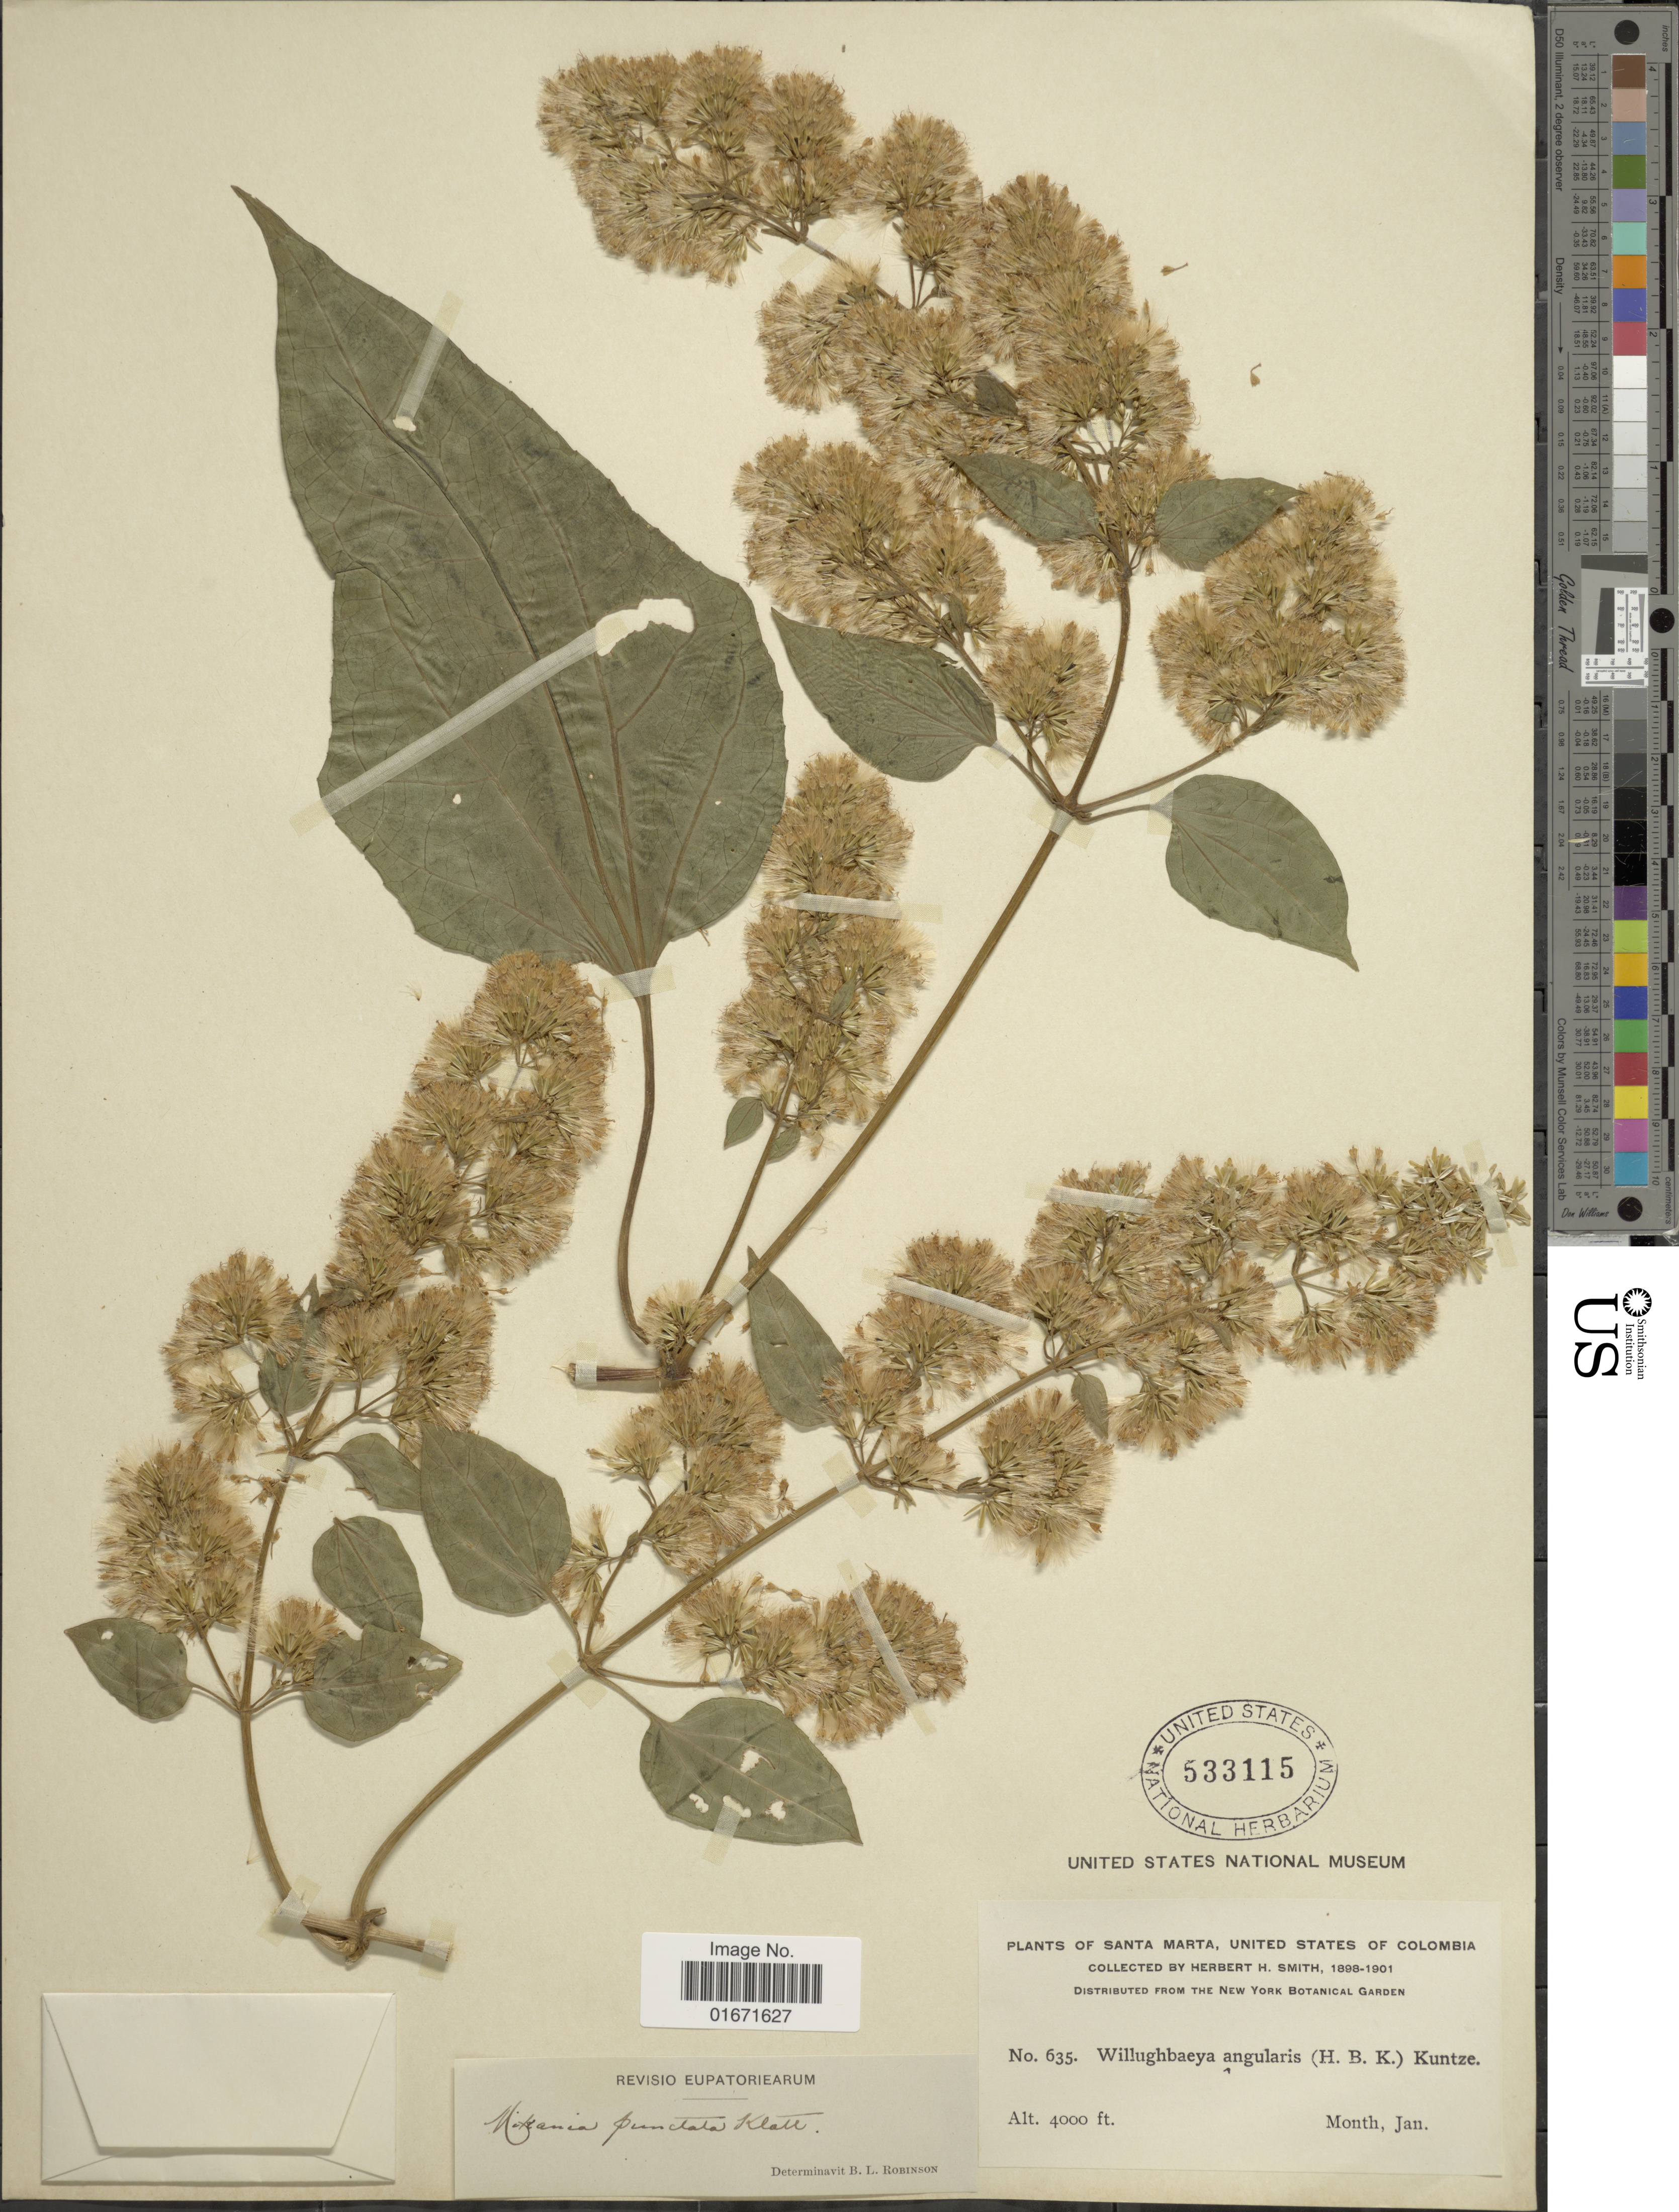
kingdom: Plantae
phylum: Tracheophyta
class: Magnoliopsida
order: Asterales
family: Asteraceae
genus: Mikania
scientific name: Mikania vitifolia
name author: DC.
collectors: Herbert H. Smith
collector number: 635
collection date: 1898-01/1901-01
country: Colombia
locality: Santa Marta, United States of Colombia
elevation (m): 1219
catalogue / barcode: US 533115